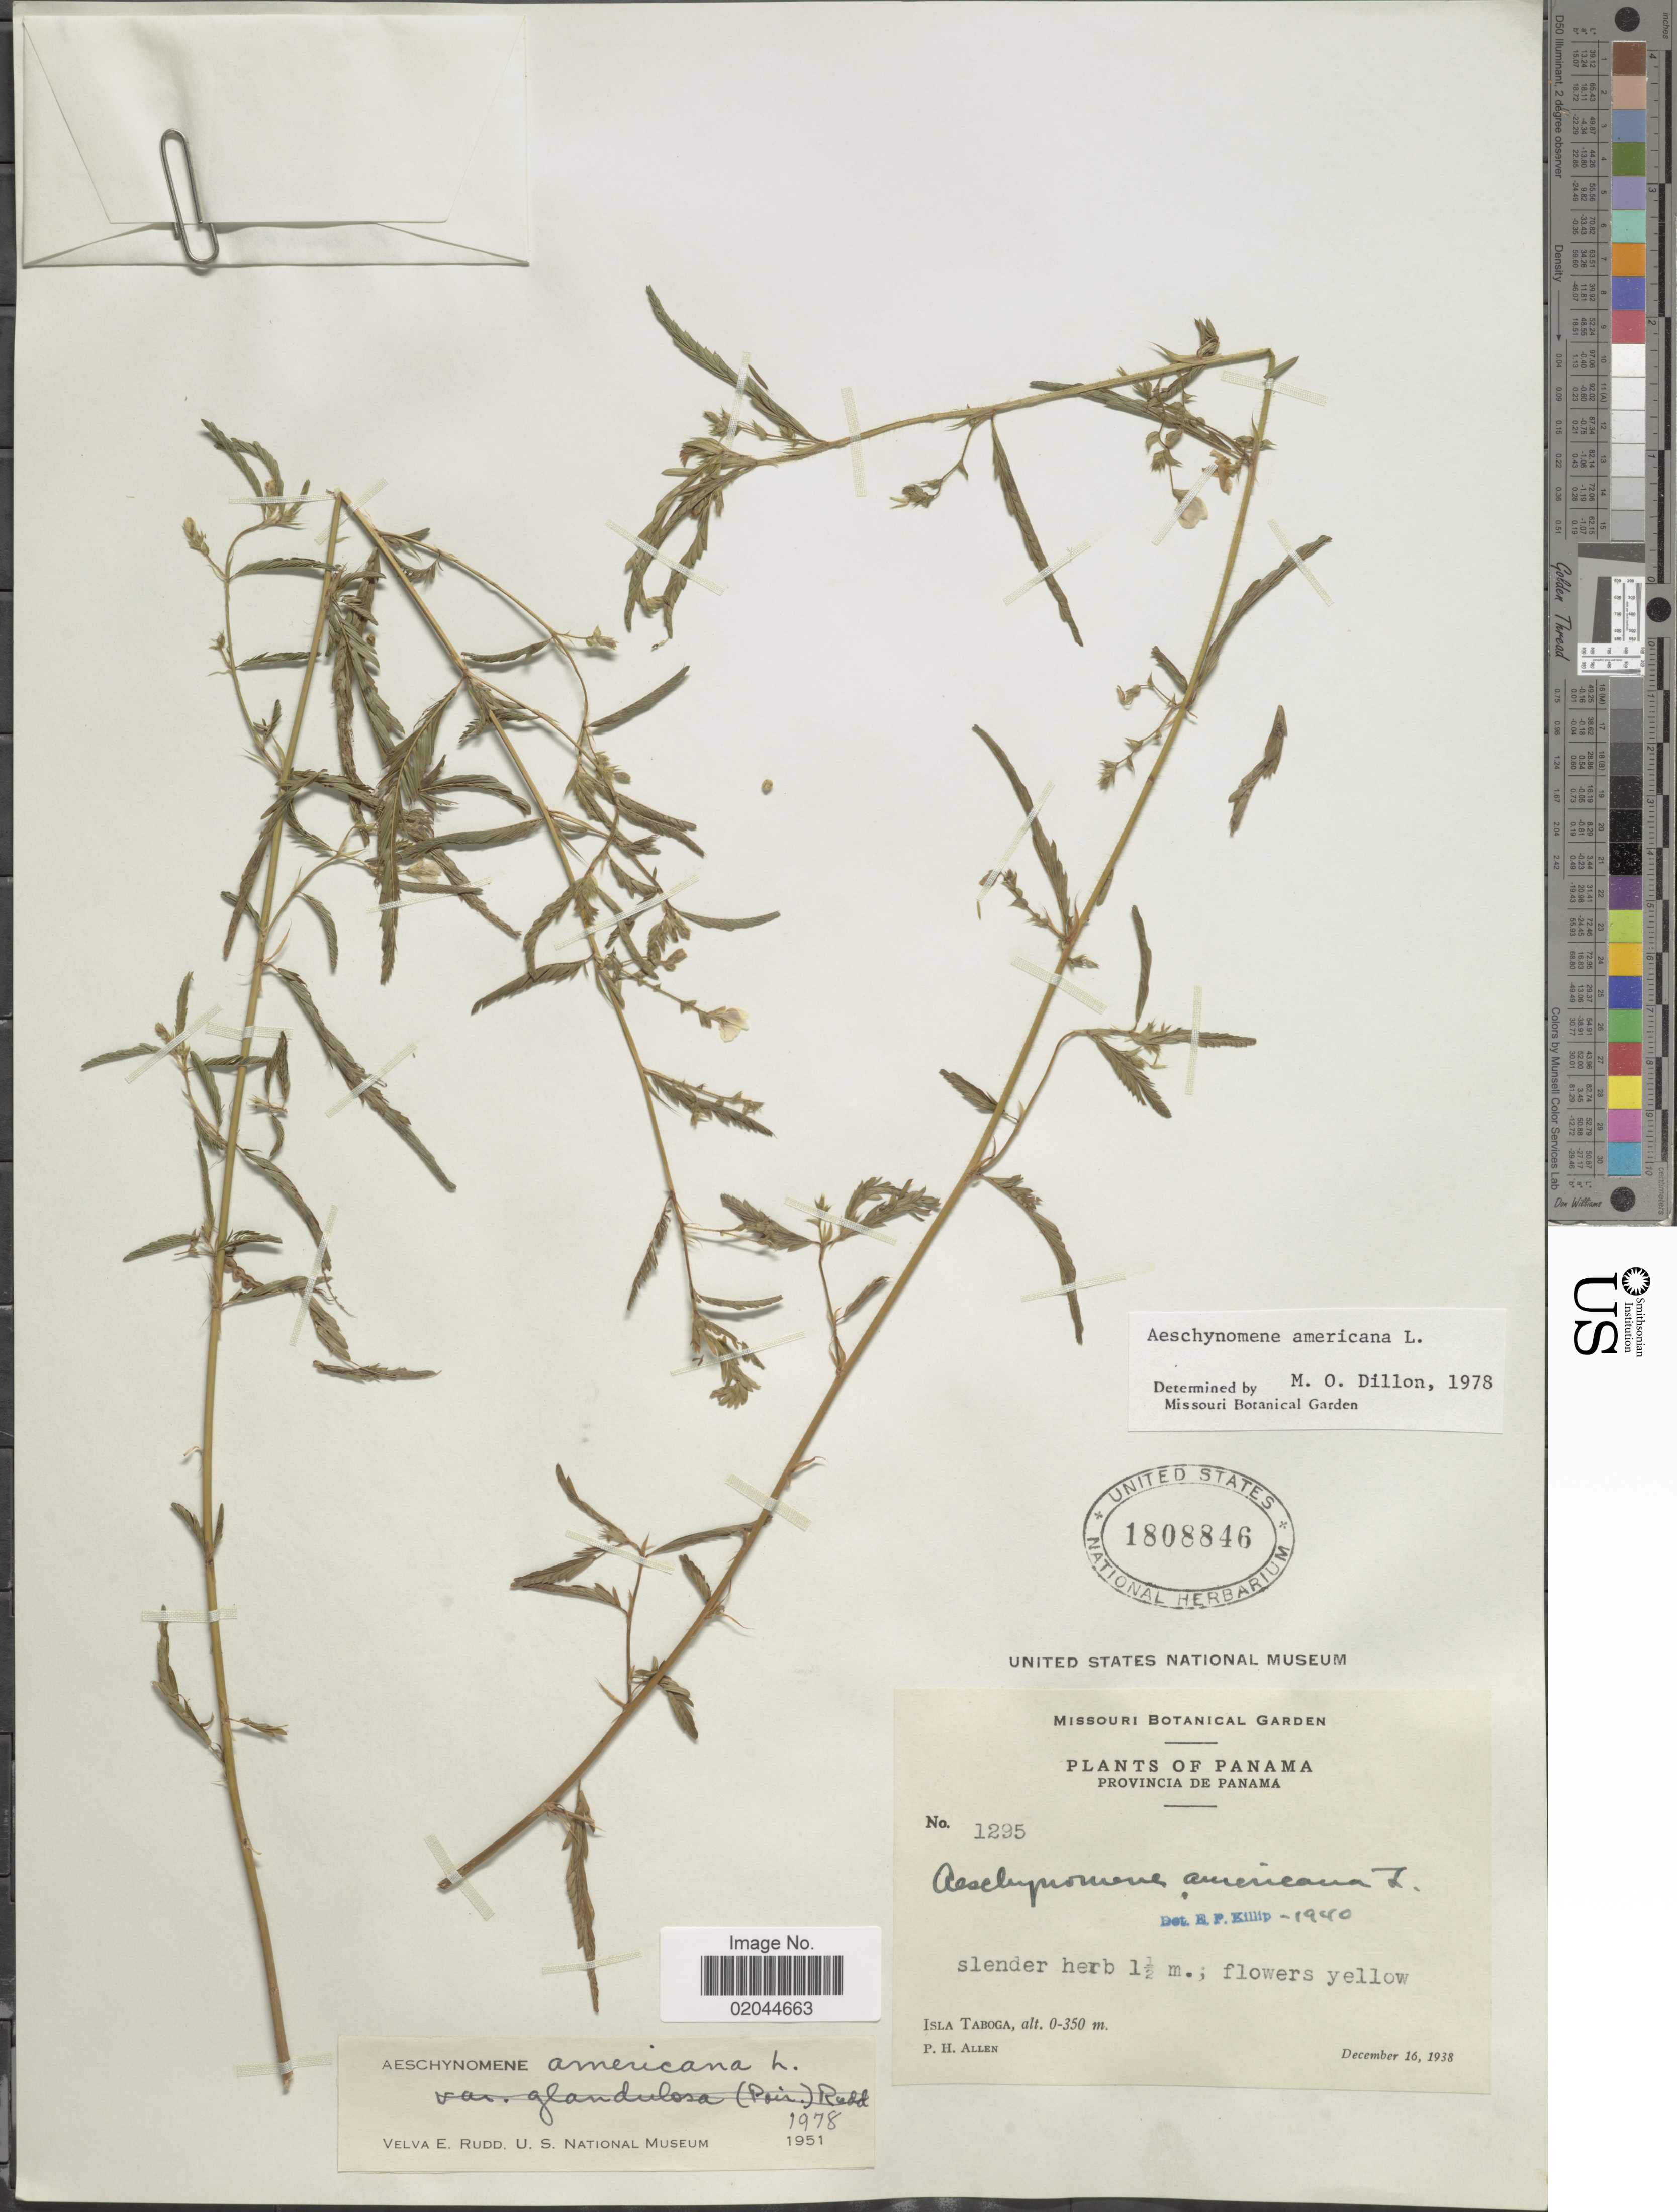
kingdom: Plantae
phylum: Tracheophyta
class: Magnoliopsida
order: Fabales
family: Fabaceae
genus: Aeschynomene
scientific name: Aeschynomene americana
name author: L.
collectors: P. H. Allen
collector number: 1295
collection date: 1938-12-16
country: Panama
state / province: Panamá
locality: Isla Taboga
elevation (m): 0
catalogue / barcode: US 1808846